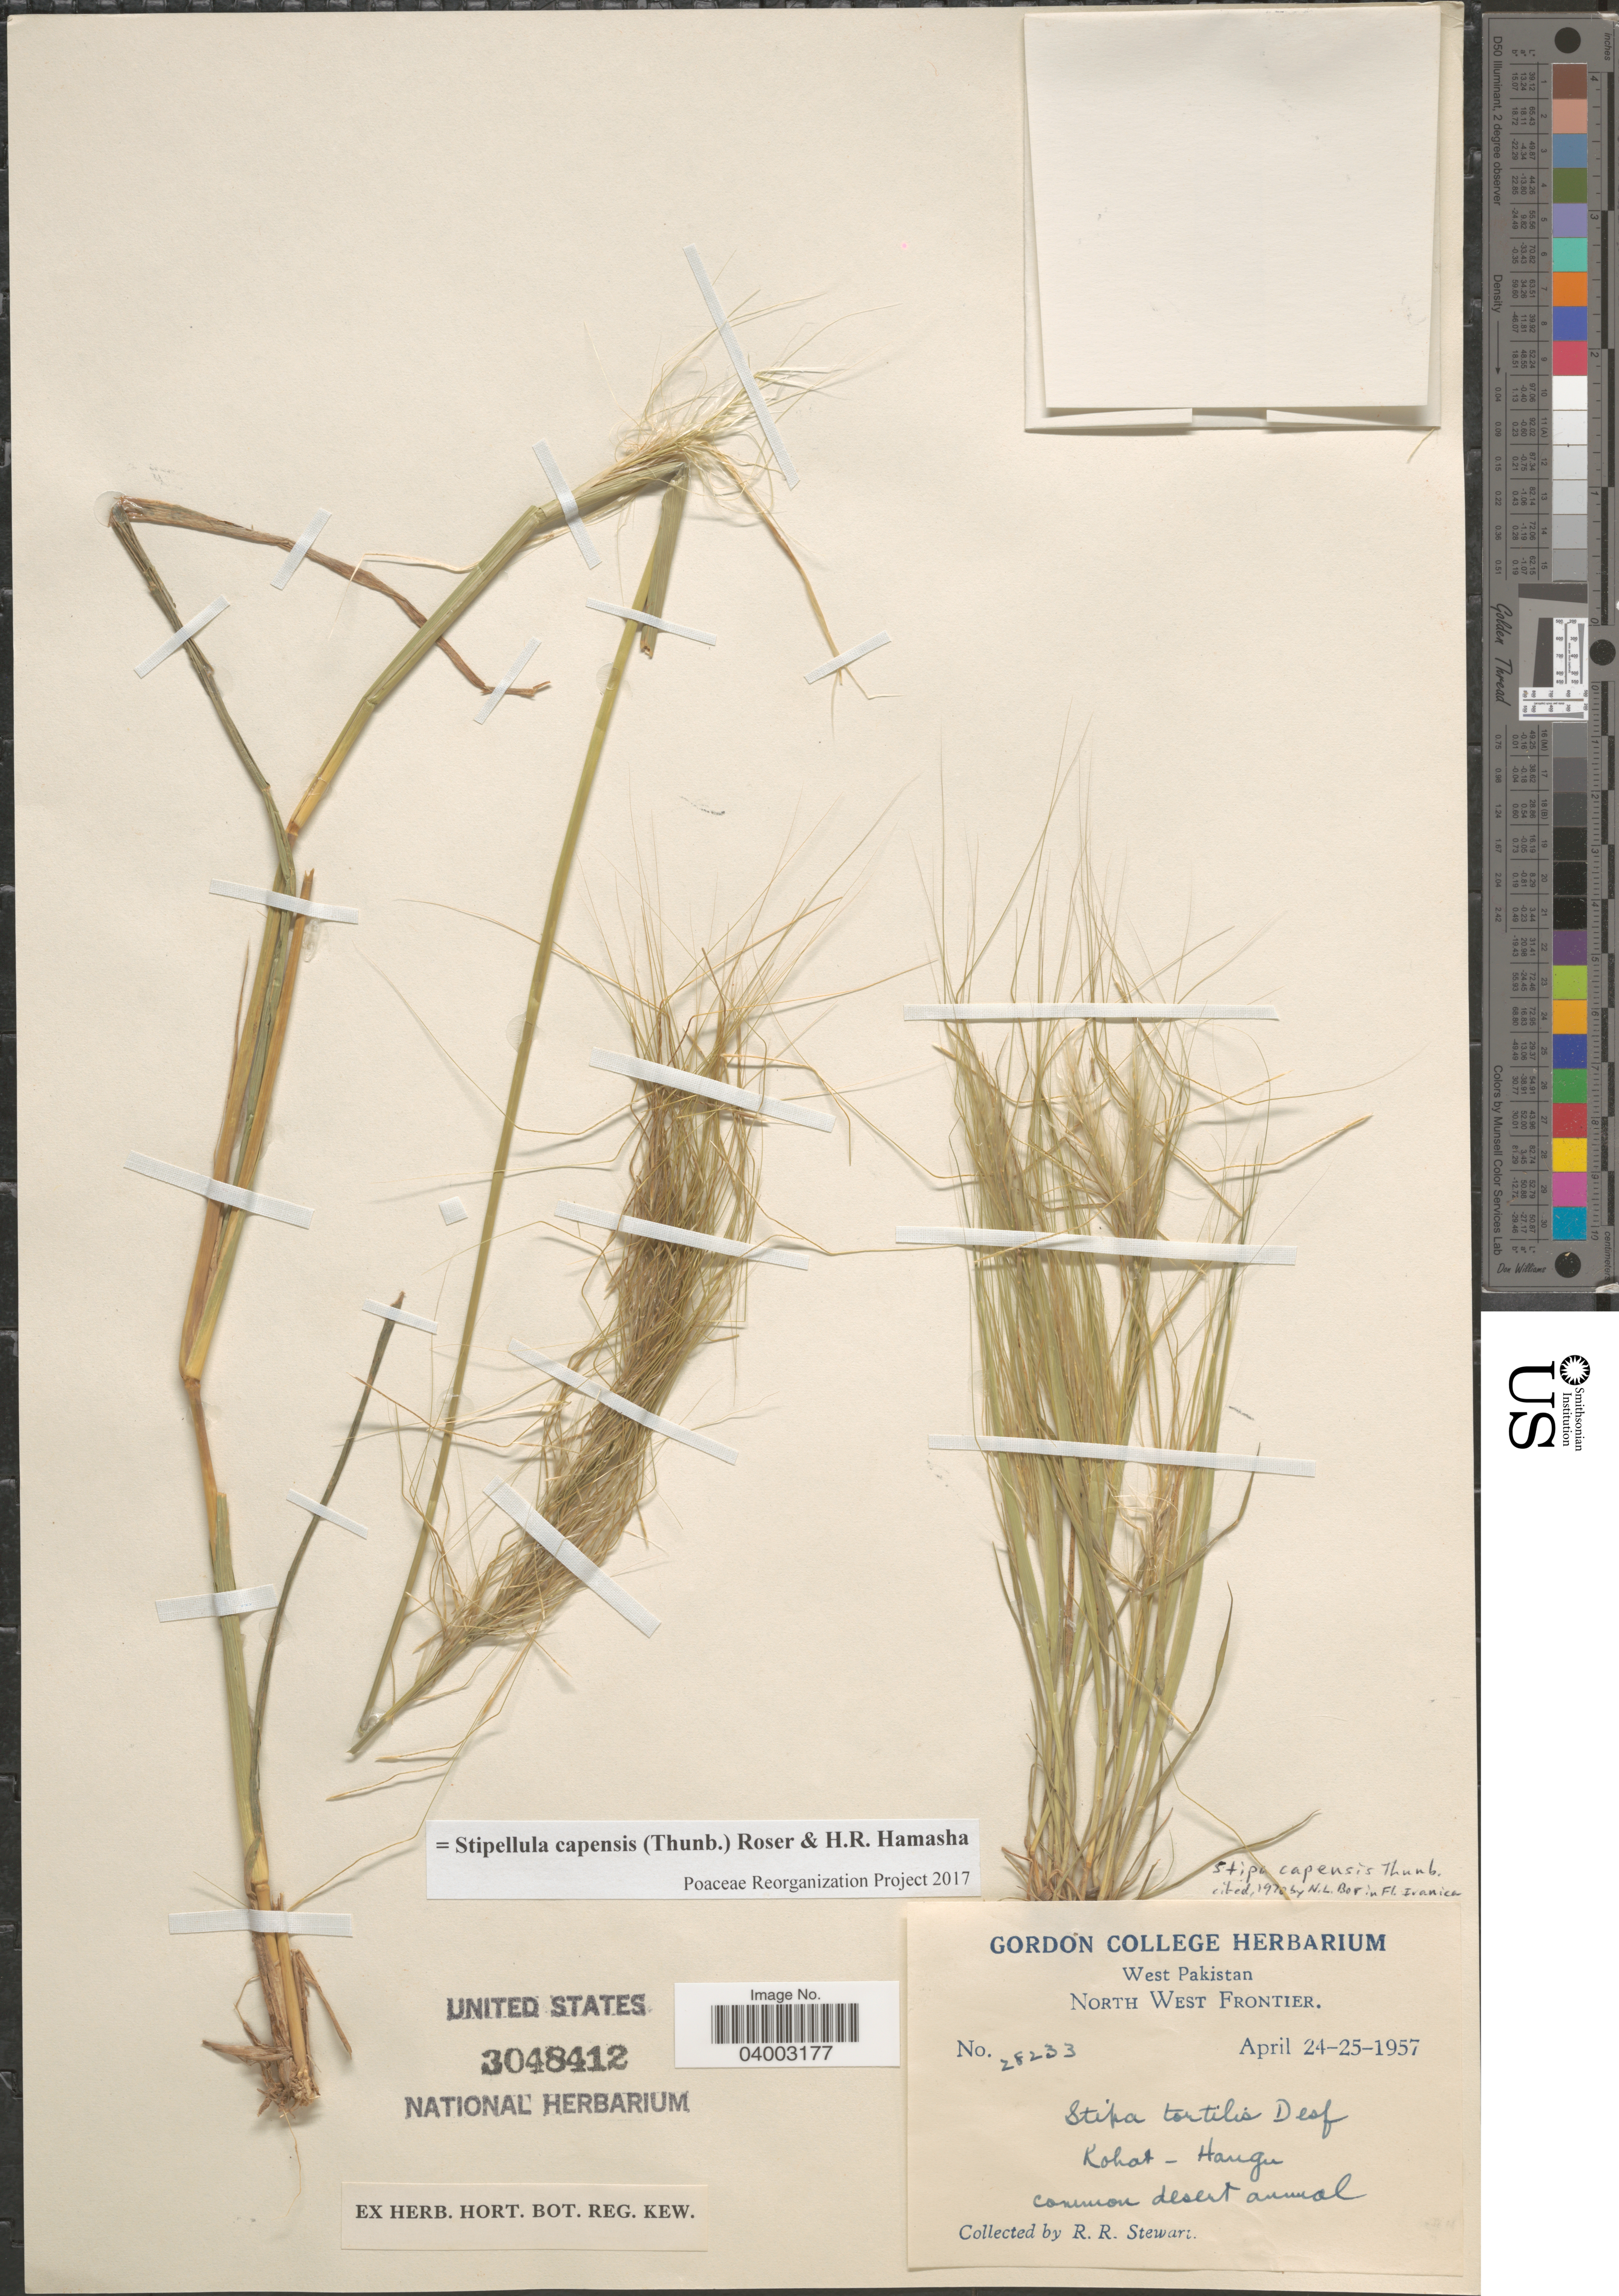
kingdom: Plantae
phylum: Tracheophyta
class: Liliopsida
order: Poales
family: Poaceae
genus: Stipellula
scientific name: Stipellula capensis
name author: (Thunb.) Röser & H. R. Hamasha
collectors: R. Stewart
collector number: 28233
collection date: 1957-04-24/1957-04-25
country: Pakistan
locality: West Pakistan. North West Frontier. Kohat - Hangu.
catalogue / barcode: US 3048412